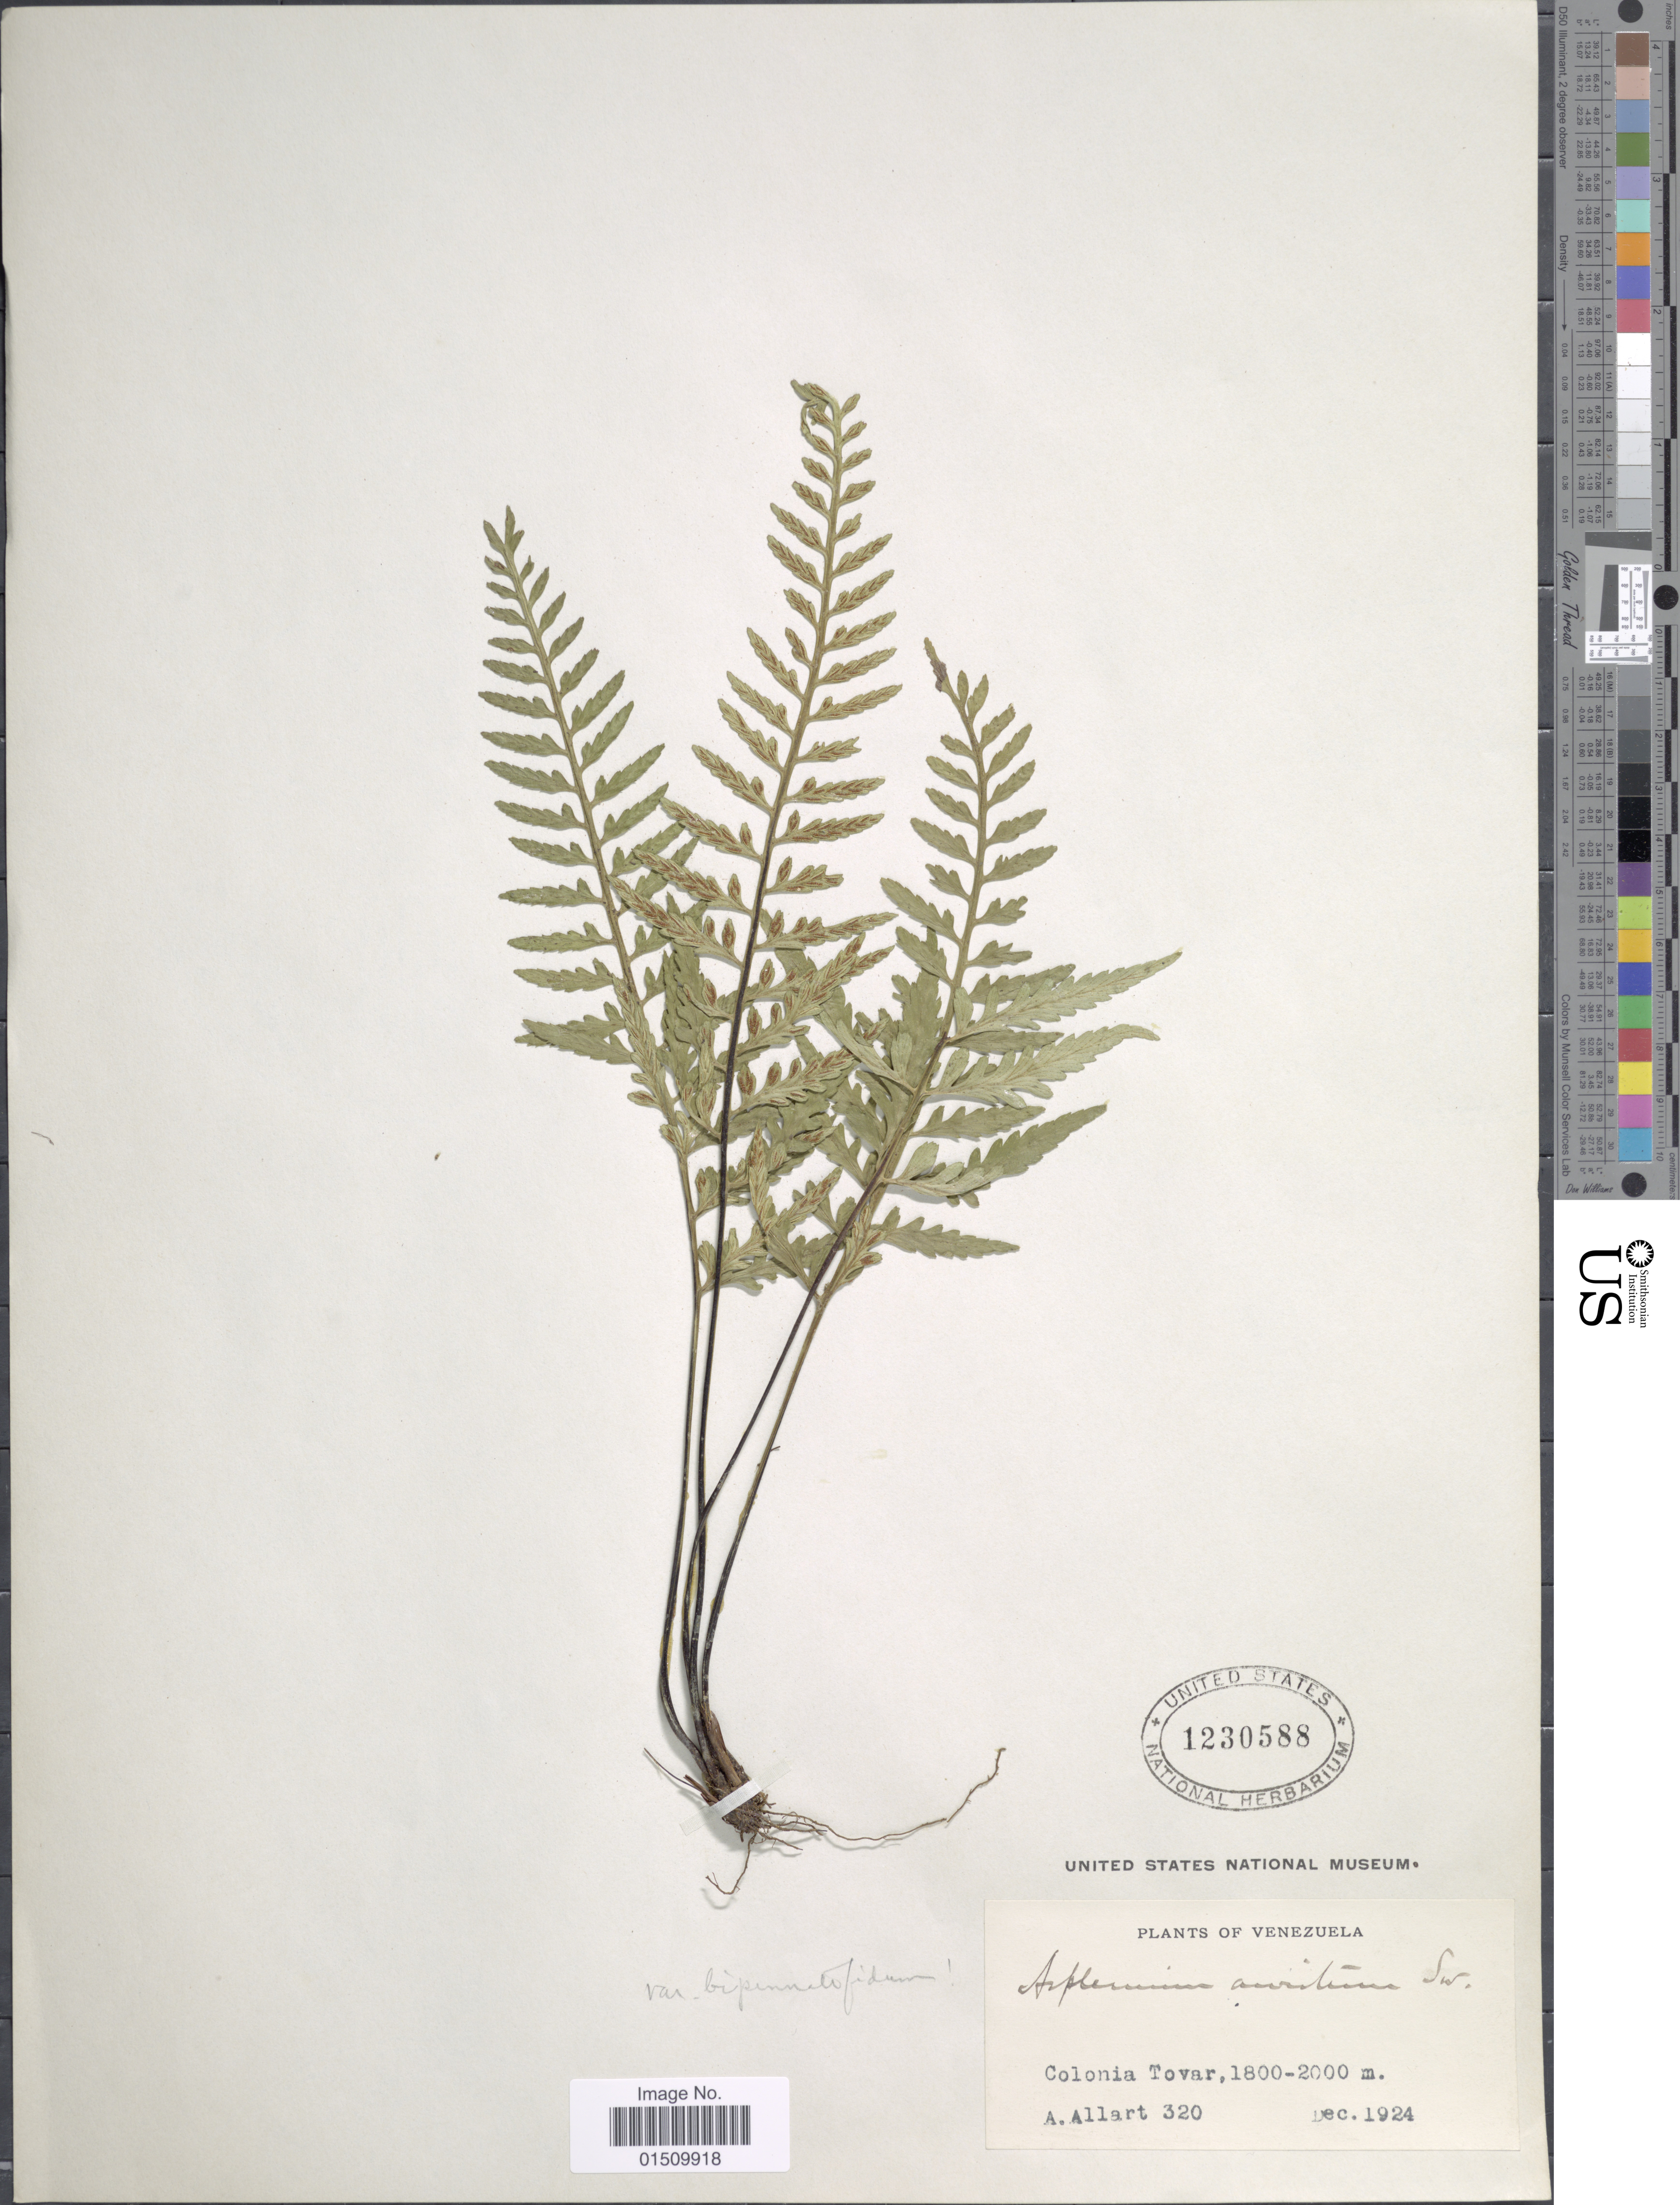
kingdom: Plantae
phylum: Tracheophyta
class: Polypodiopsida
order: Polypodiales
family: Aspleniaceae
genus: Asplenium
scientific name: Asplenium auritum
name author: Sw.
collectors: A. Allart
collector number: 320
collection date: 1924-12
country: Venezuela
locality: Venezuela, Colonia Tovar.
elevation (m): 1800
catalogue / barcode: US 1230588